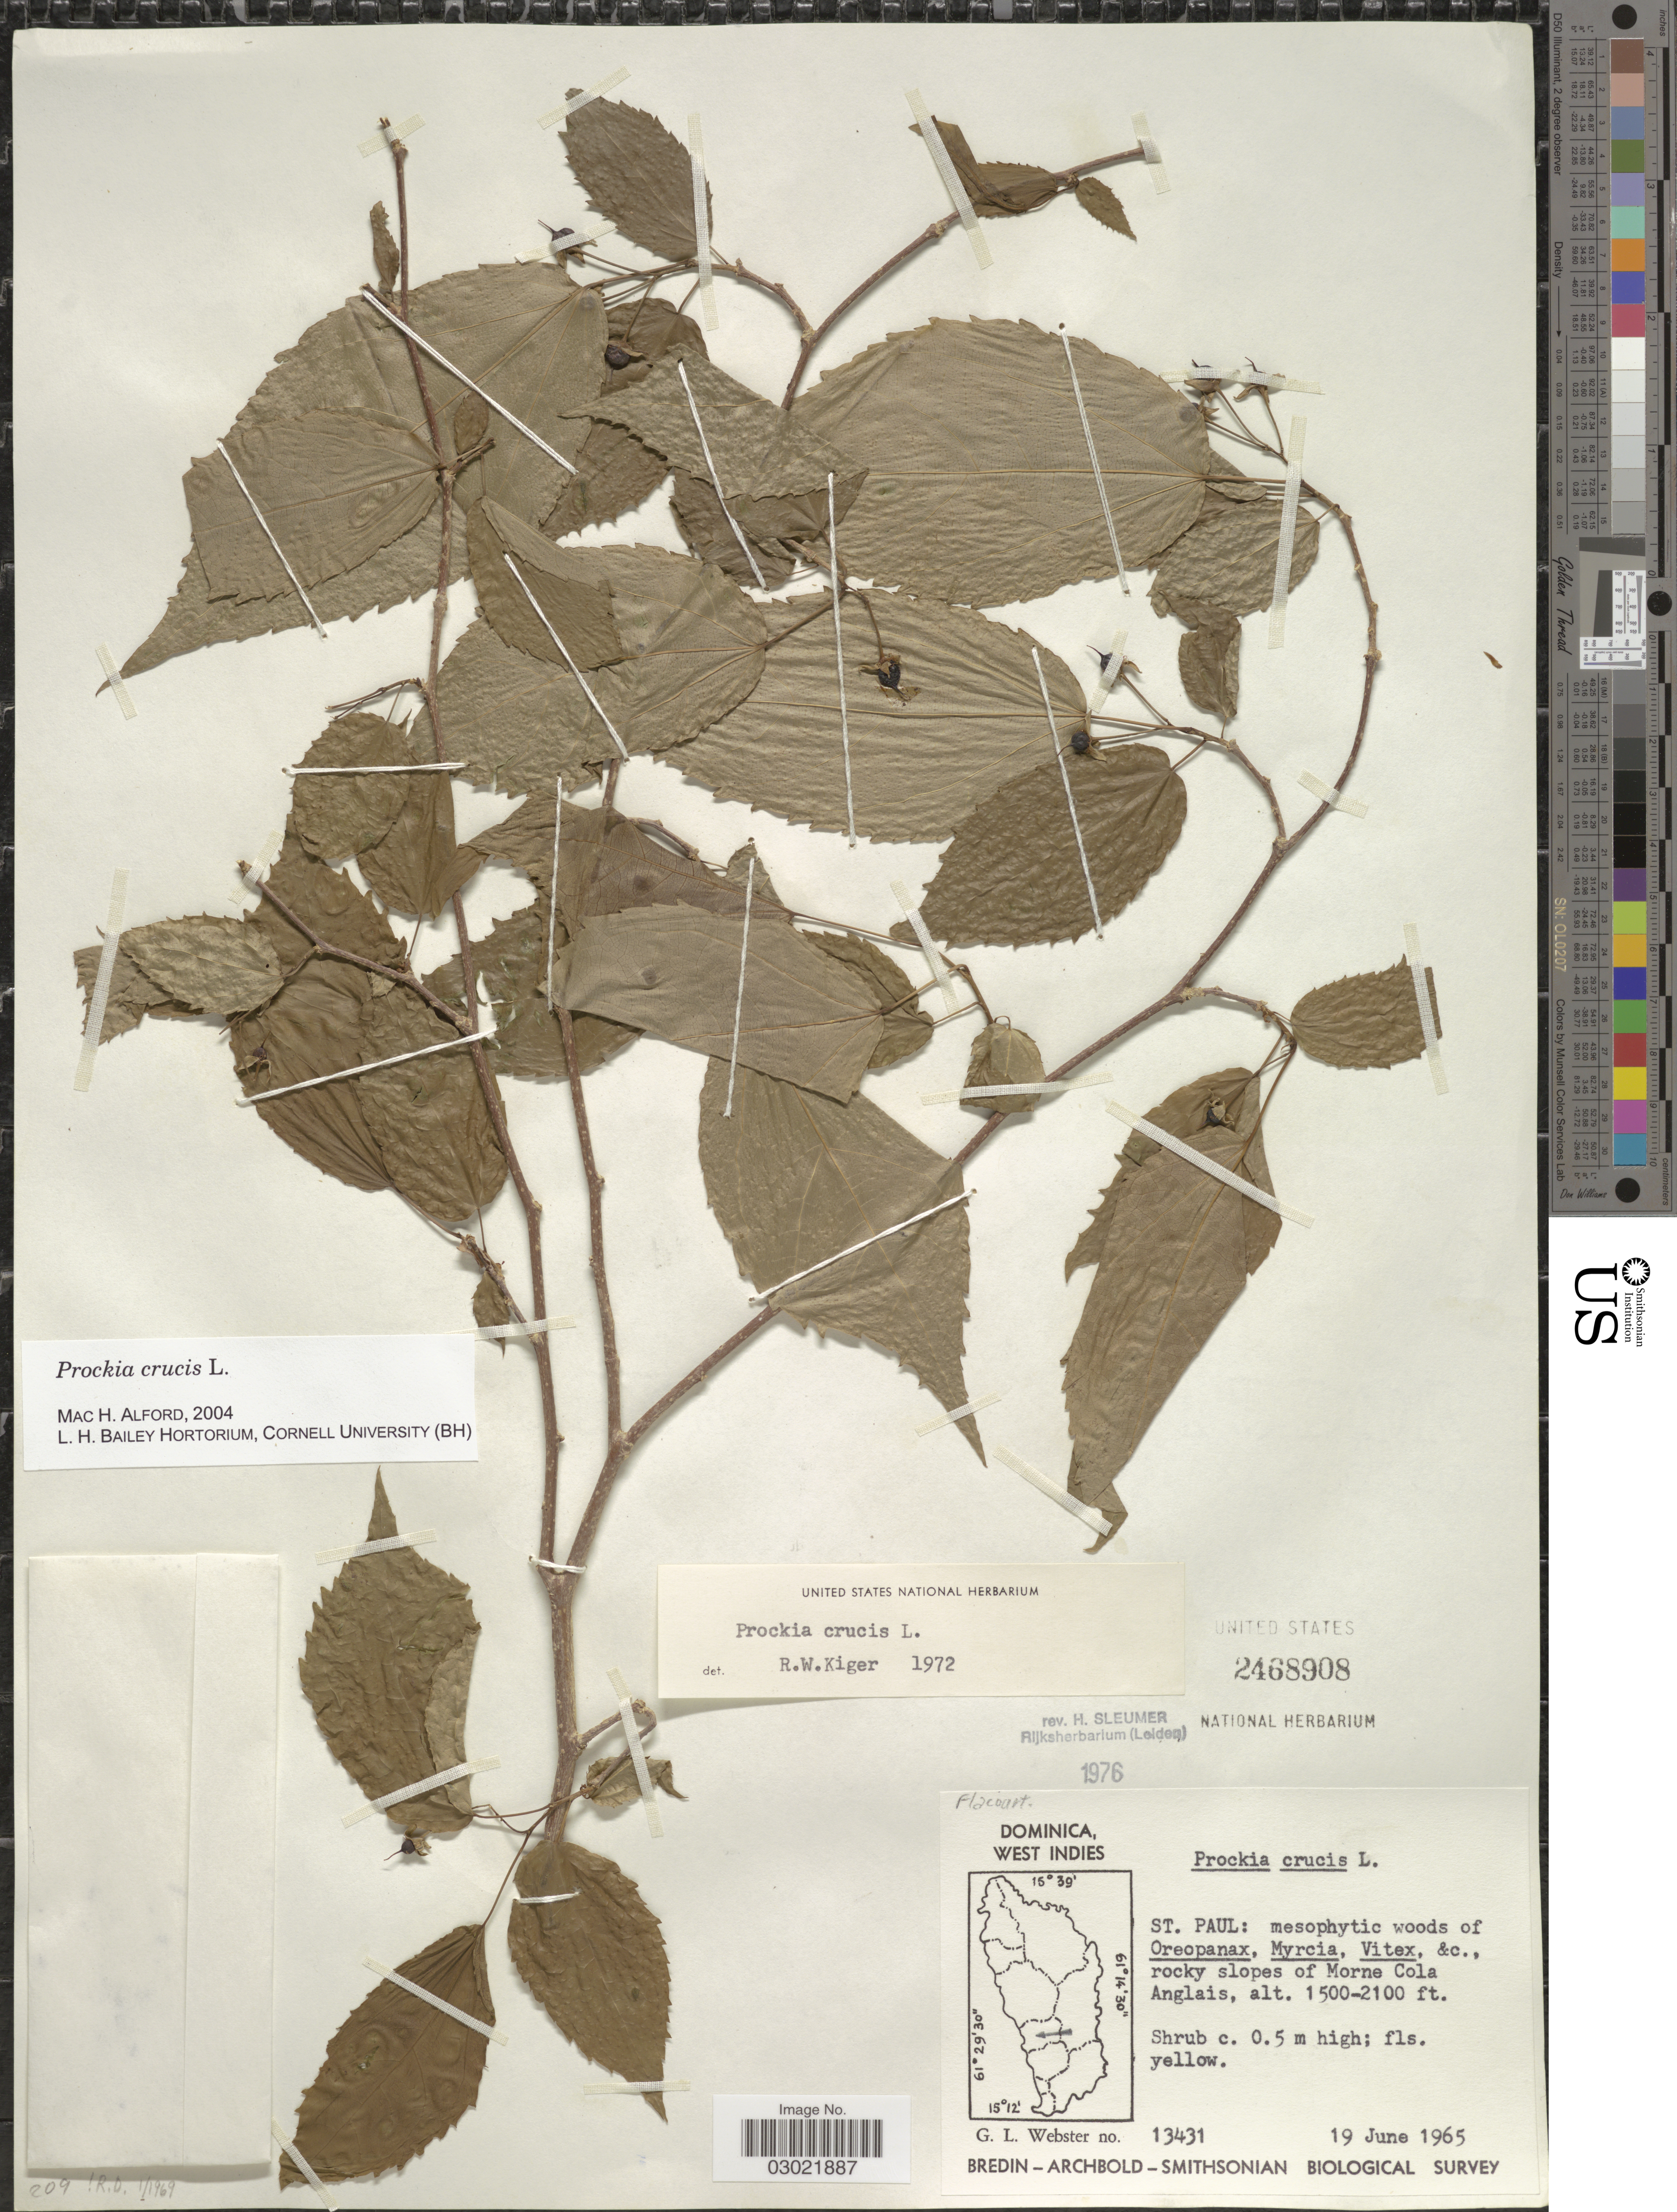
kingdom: Plantae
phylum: Tracheophyta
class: Magnoliopsida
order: Malpighiales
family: Salicaceae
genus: Prockia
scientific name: Prockia crucis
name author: P. Browne ex L.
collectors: G. L. Webster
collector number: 13431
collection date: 1965-06-19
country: Dominica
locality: St. Paul. Rocky slopes of Morne Cola Anglais.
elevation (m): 457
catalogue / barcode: US 2468908